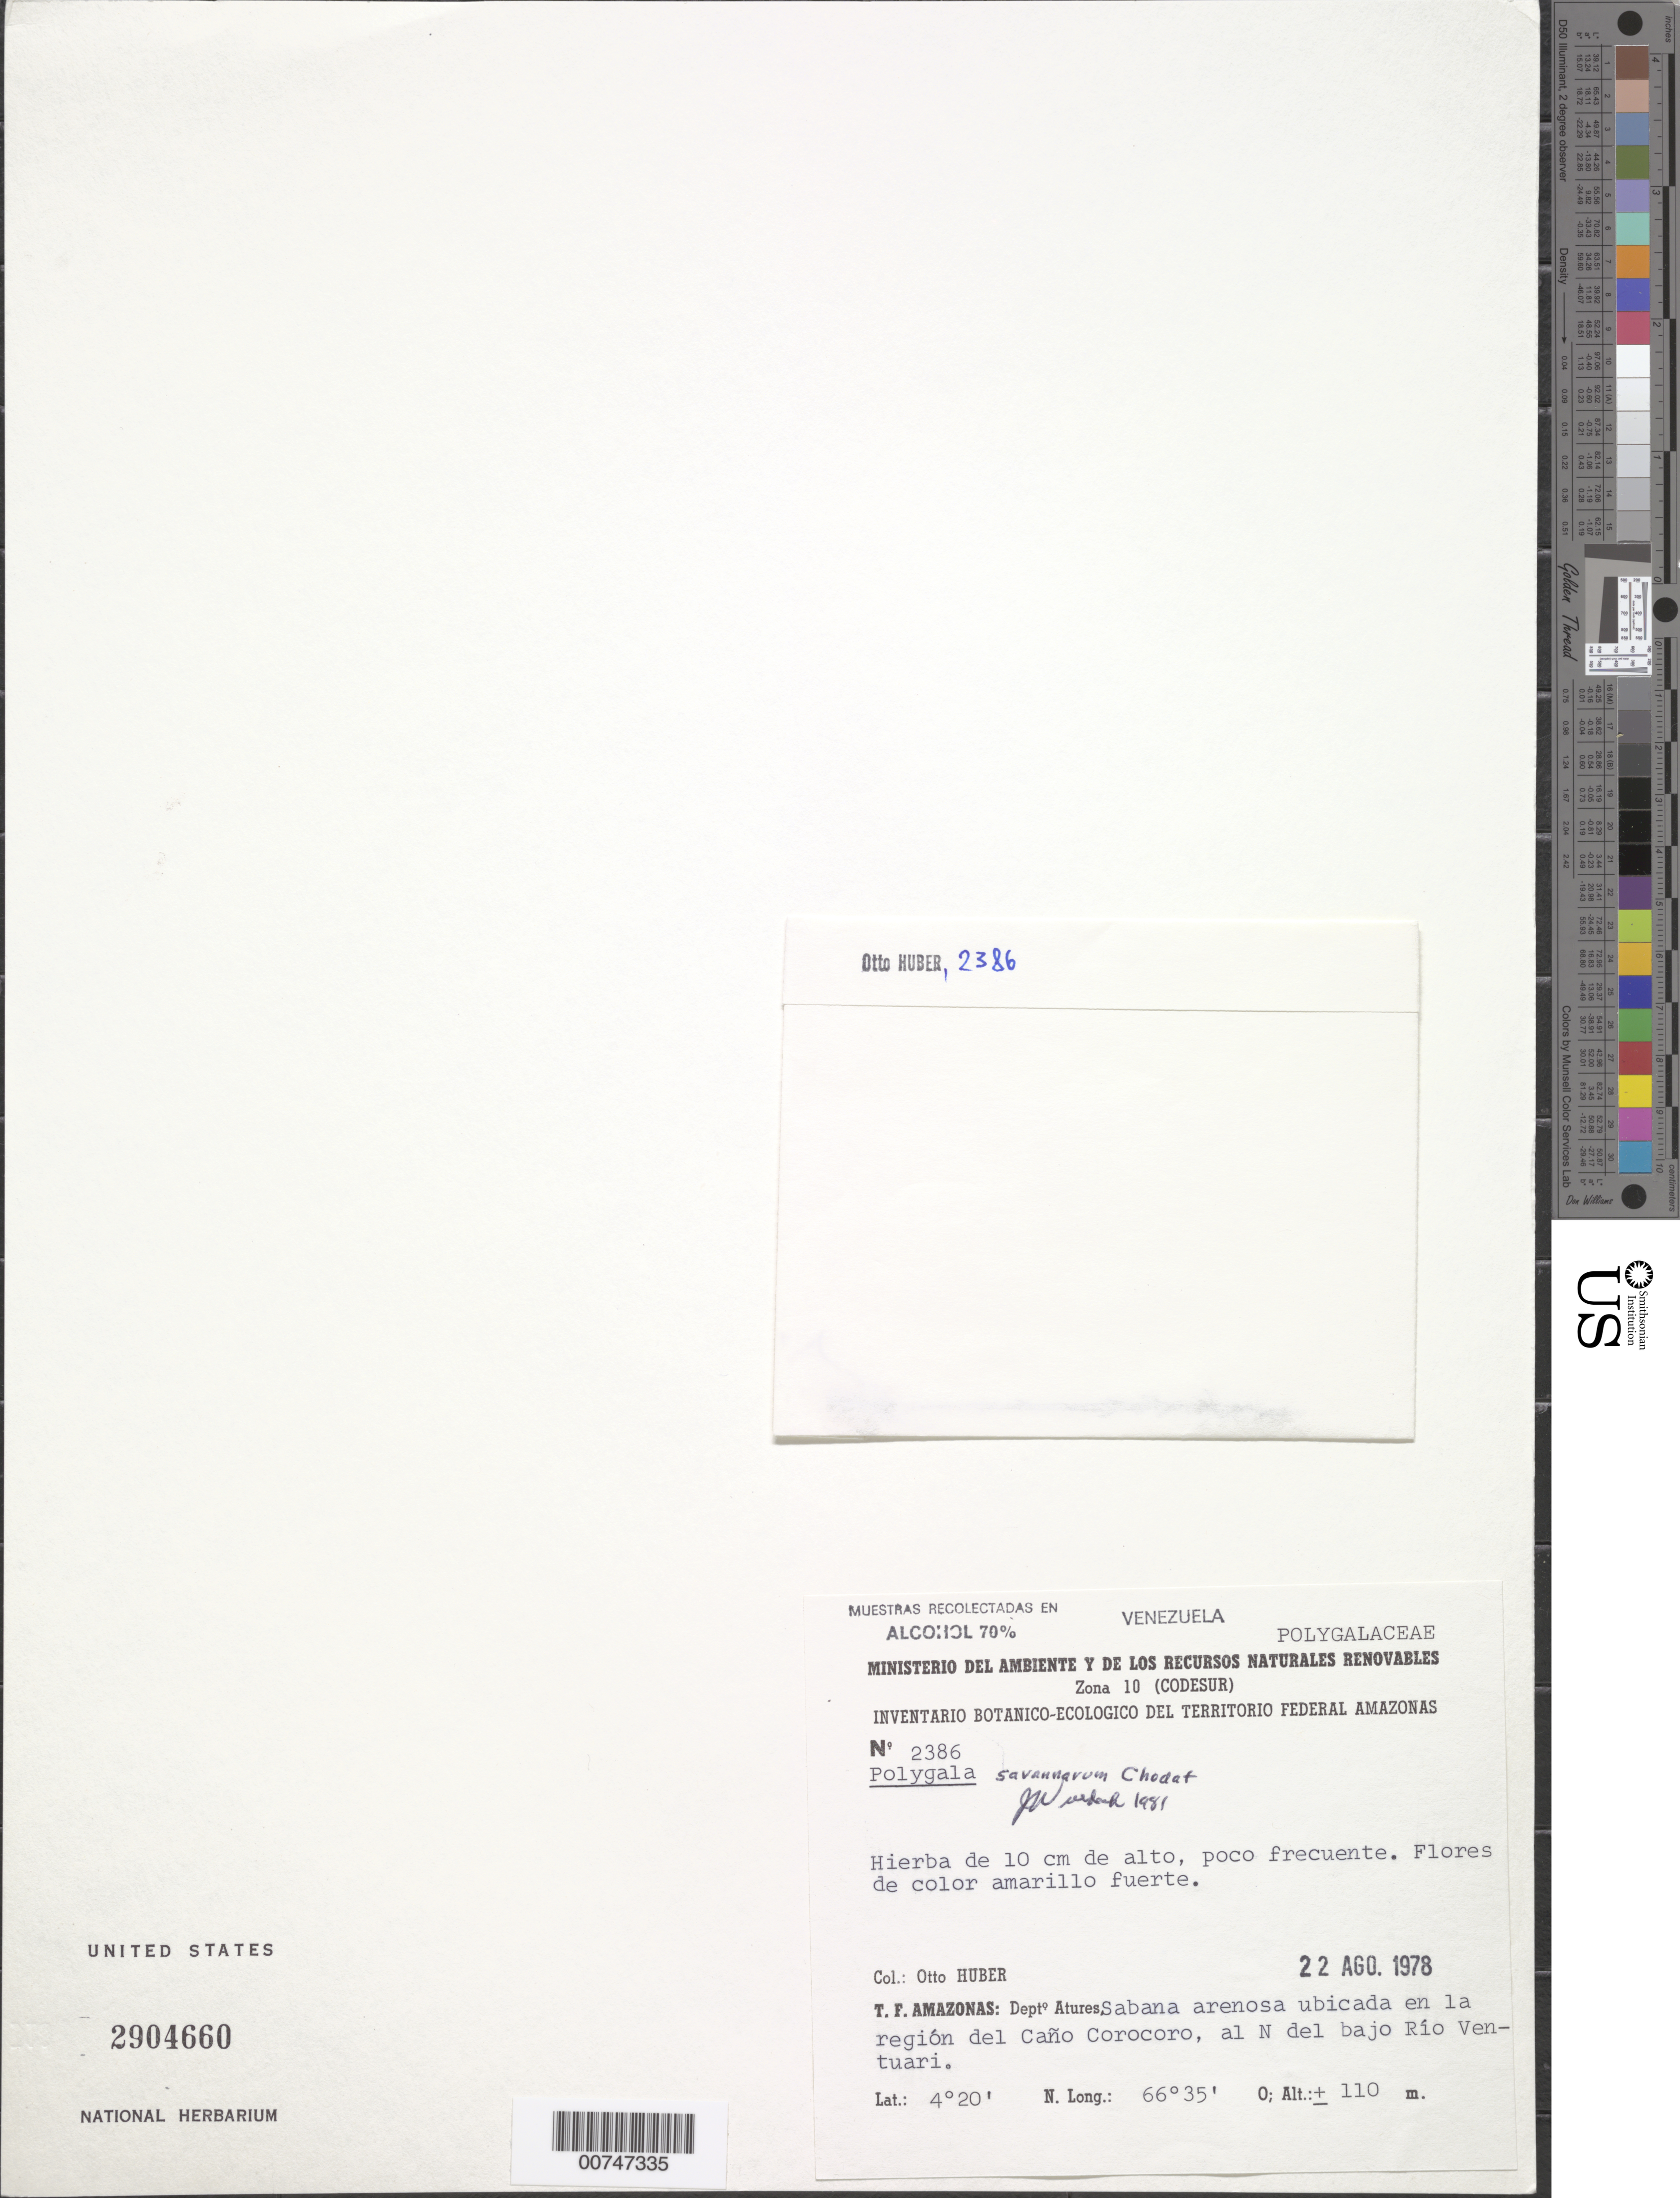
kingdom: Plantae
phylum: Tracheophyta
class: Magnoliopsida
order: Fabales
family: Polygalaceae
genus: Polygala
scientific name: Polygala savannarum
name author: Chodat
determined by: Wurdack, John J., (US), US (UNITED STATES)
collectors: O. Huber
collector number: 2386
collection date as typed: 22-Aug-78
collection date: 1978-08-22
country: Venezuela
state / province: Amazonas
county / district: Atures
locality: Caño Corocoro, N del Río Ventuari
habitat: Sandy savanna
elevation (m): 110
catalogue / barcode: US 2904660